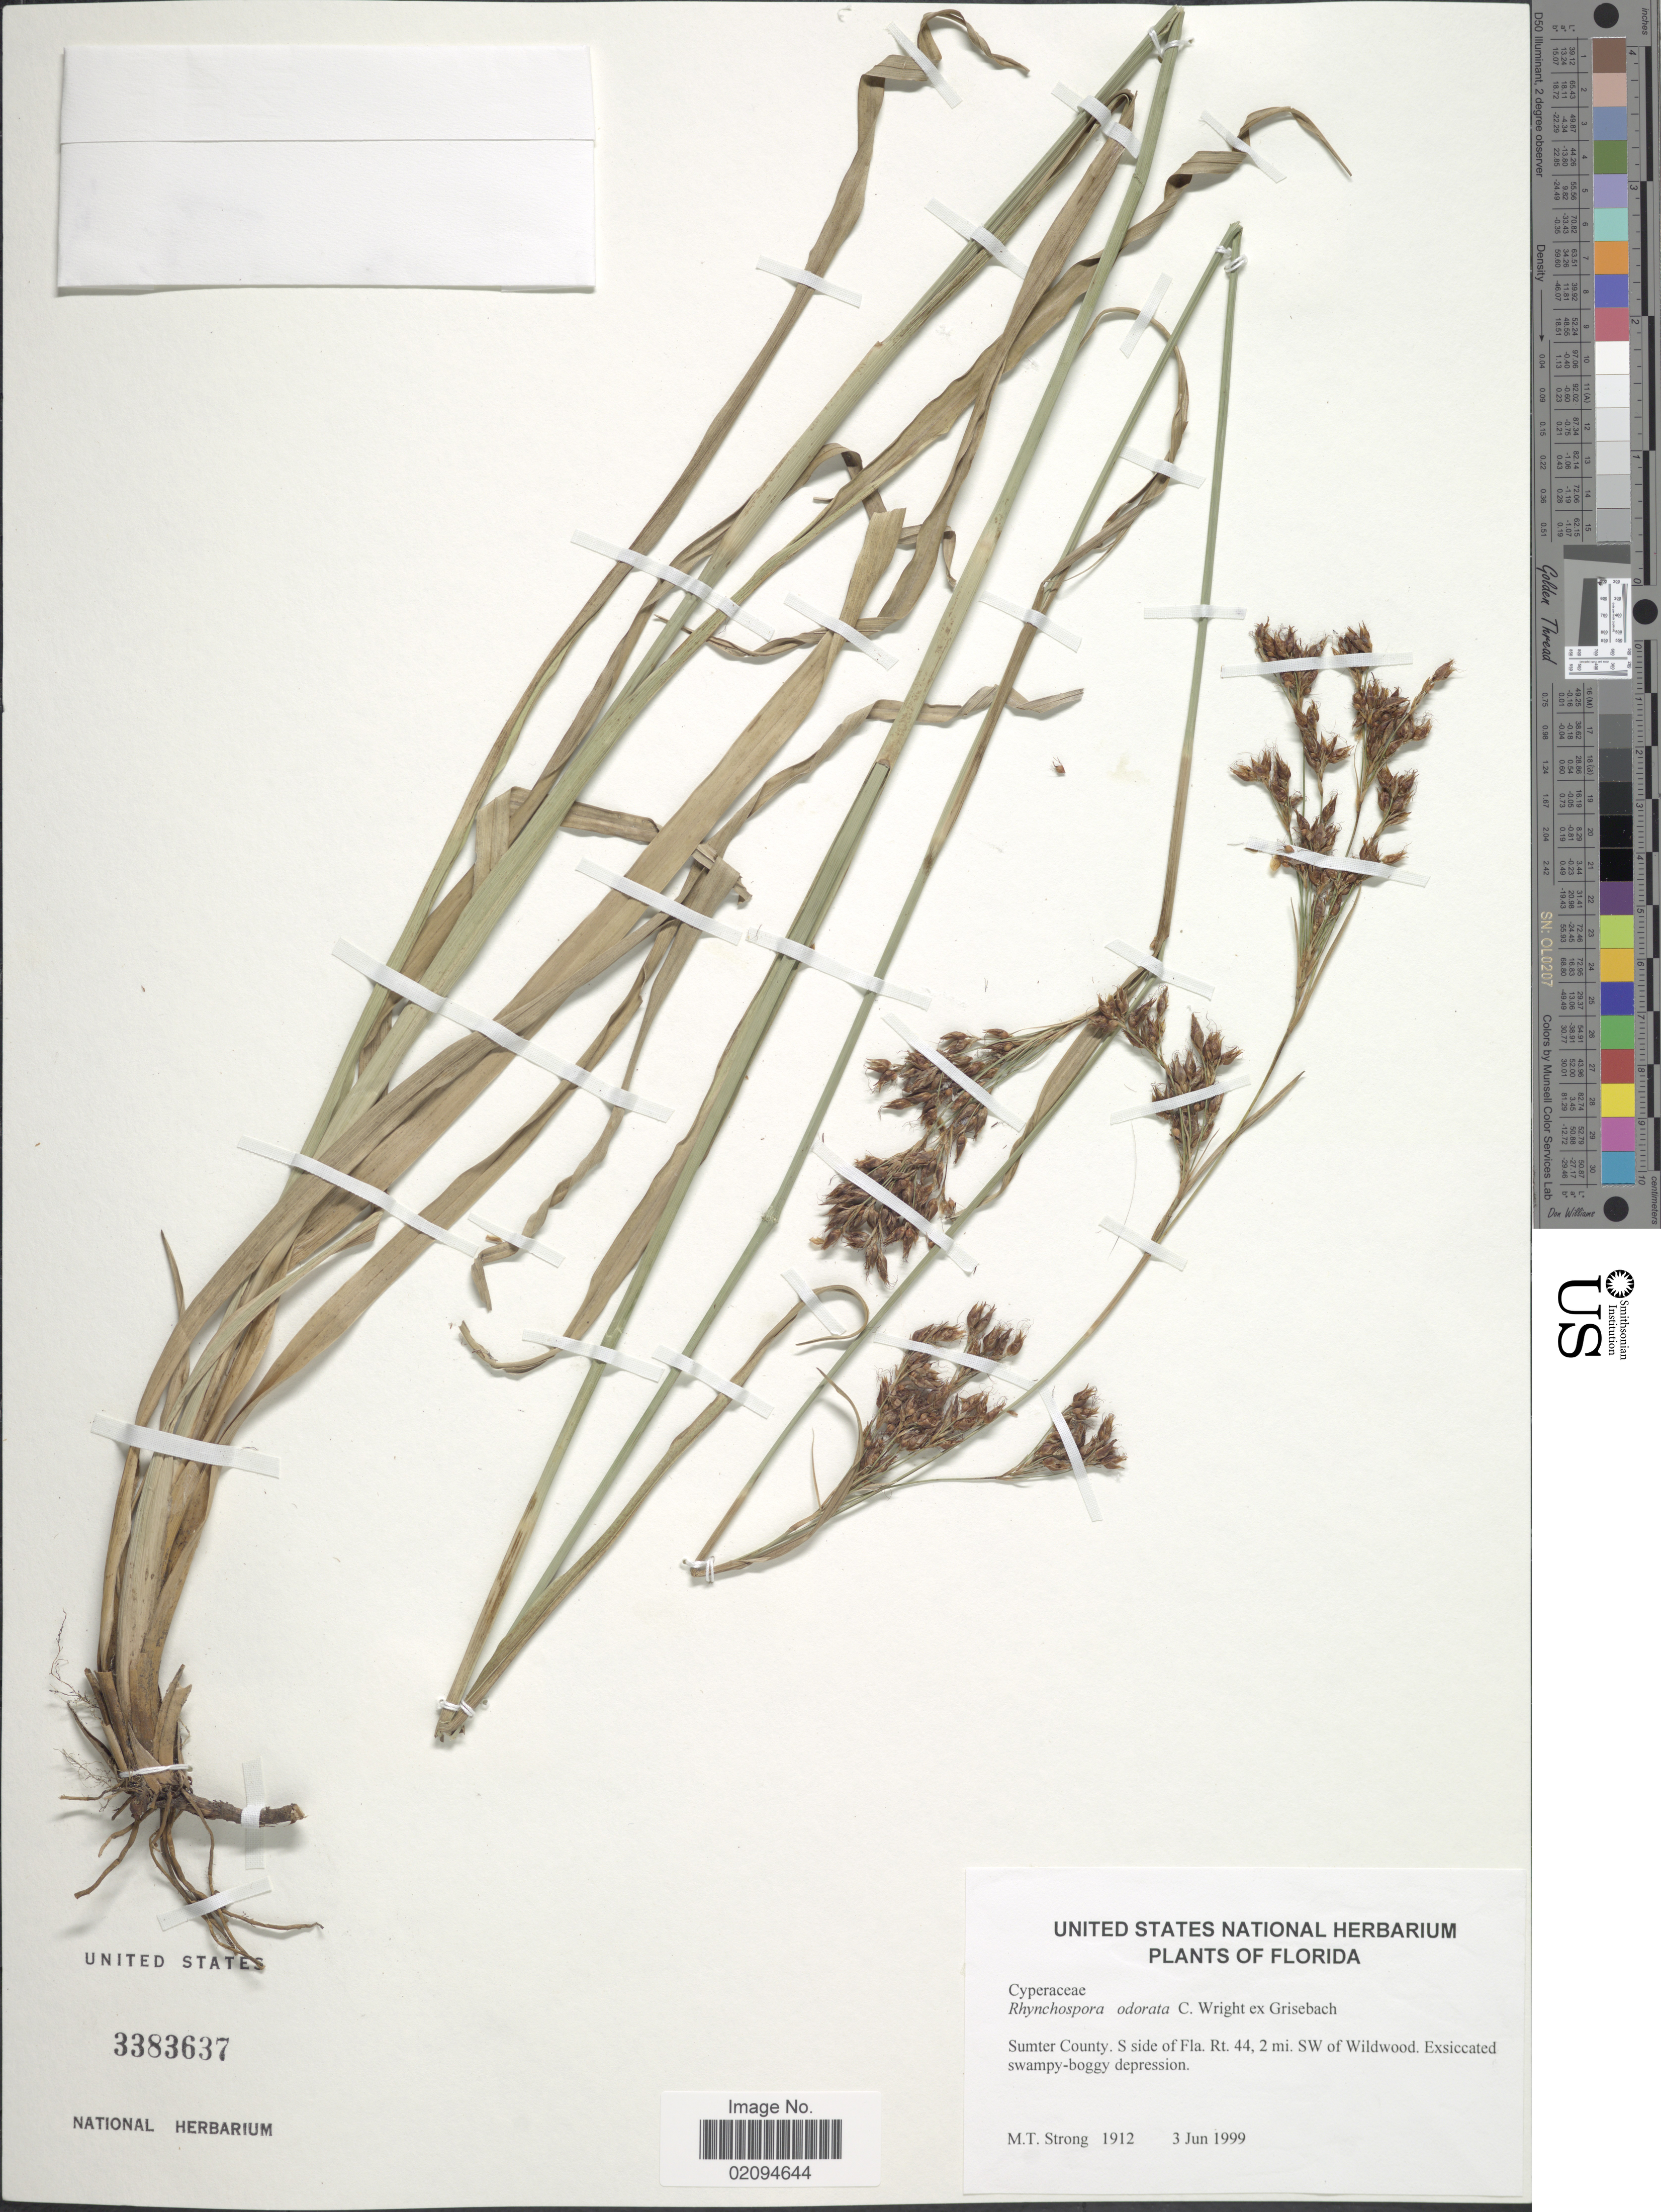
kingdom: Plantae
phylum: Tracheophyta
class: Liliopsida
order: Poales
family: Cyperaceae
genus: Rhynchospora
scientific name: Rhynchospora odorata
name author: C. Wright ex Griseb.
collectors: M. T. Strong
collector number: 1912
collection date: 1999-06-03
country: United States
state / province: Florida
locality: Sumter County. S side of Fla. Rt. 44, 2 mi. SW of Wildwood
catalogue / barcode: US 3383637